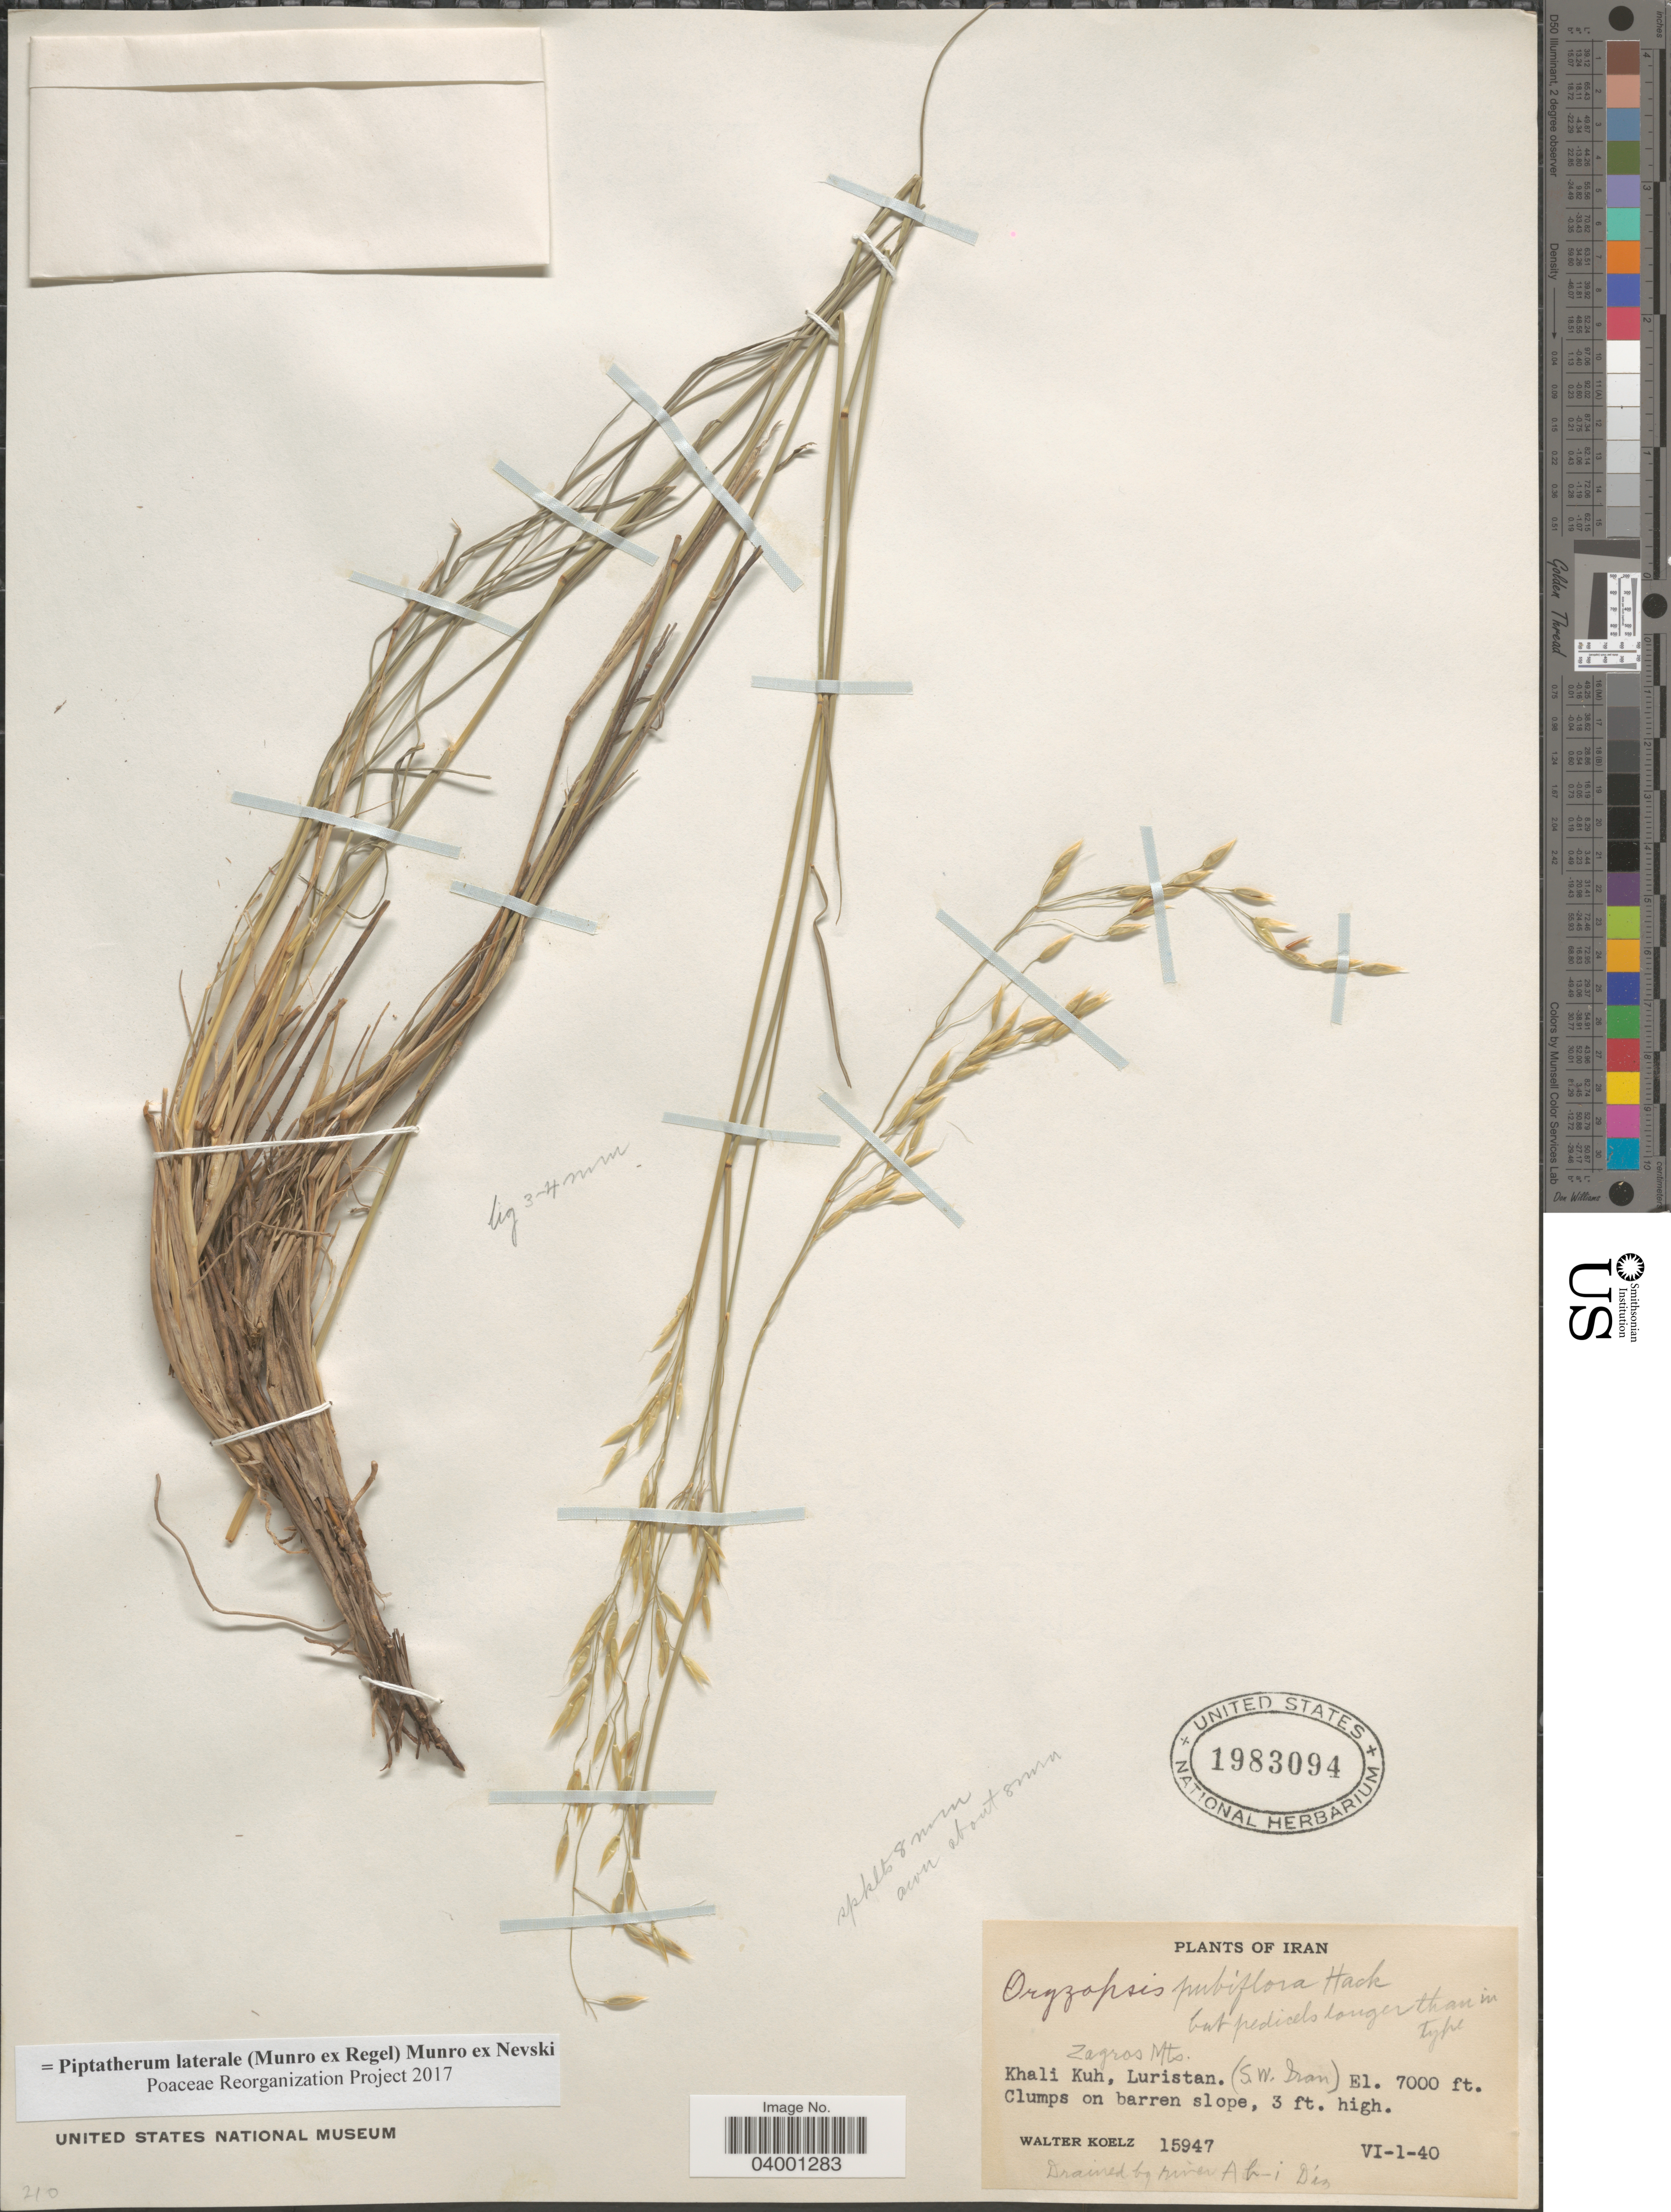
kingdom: Plantae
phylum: Tracheophyta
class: Liliopsida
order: Poales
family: Poaceae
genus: Piptatherum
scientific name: Piptatherum laterale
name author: (Munro ex Regel) Munro ex Nevski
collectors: W. N. Koelz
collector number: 15947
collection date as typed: Transcribed d/m/y: 1/6/40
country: Iran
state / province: Lorestan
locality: Zagros Mts. Khali Kuh, Luristan. (S.W. Iran).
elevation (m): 2134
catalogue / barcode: US 1983094